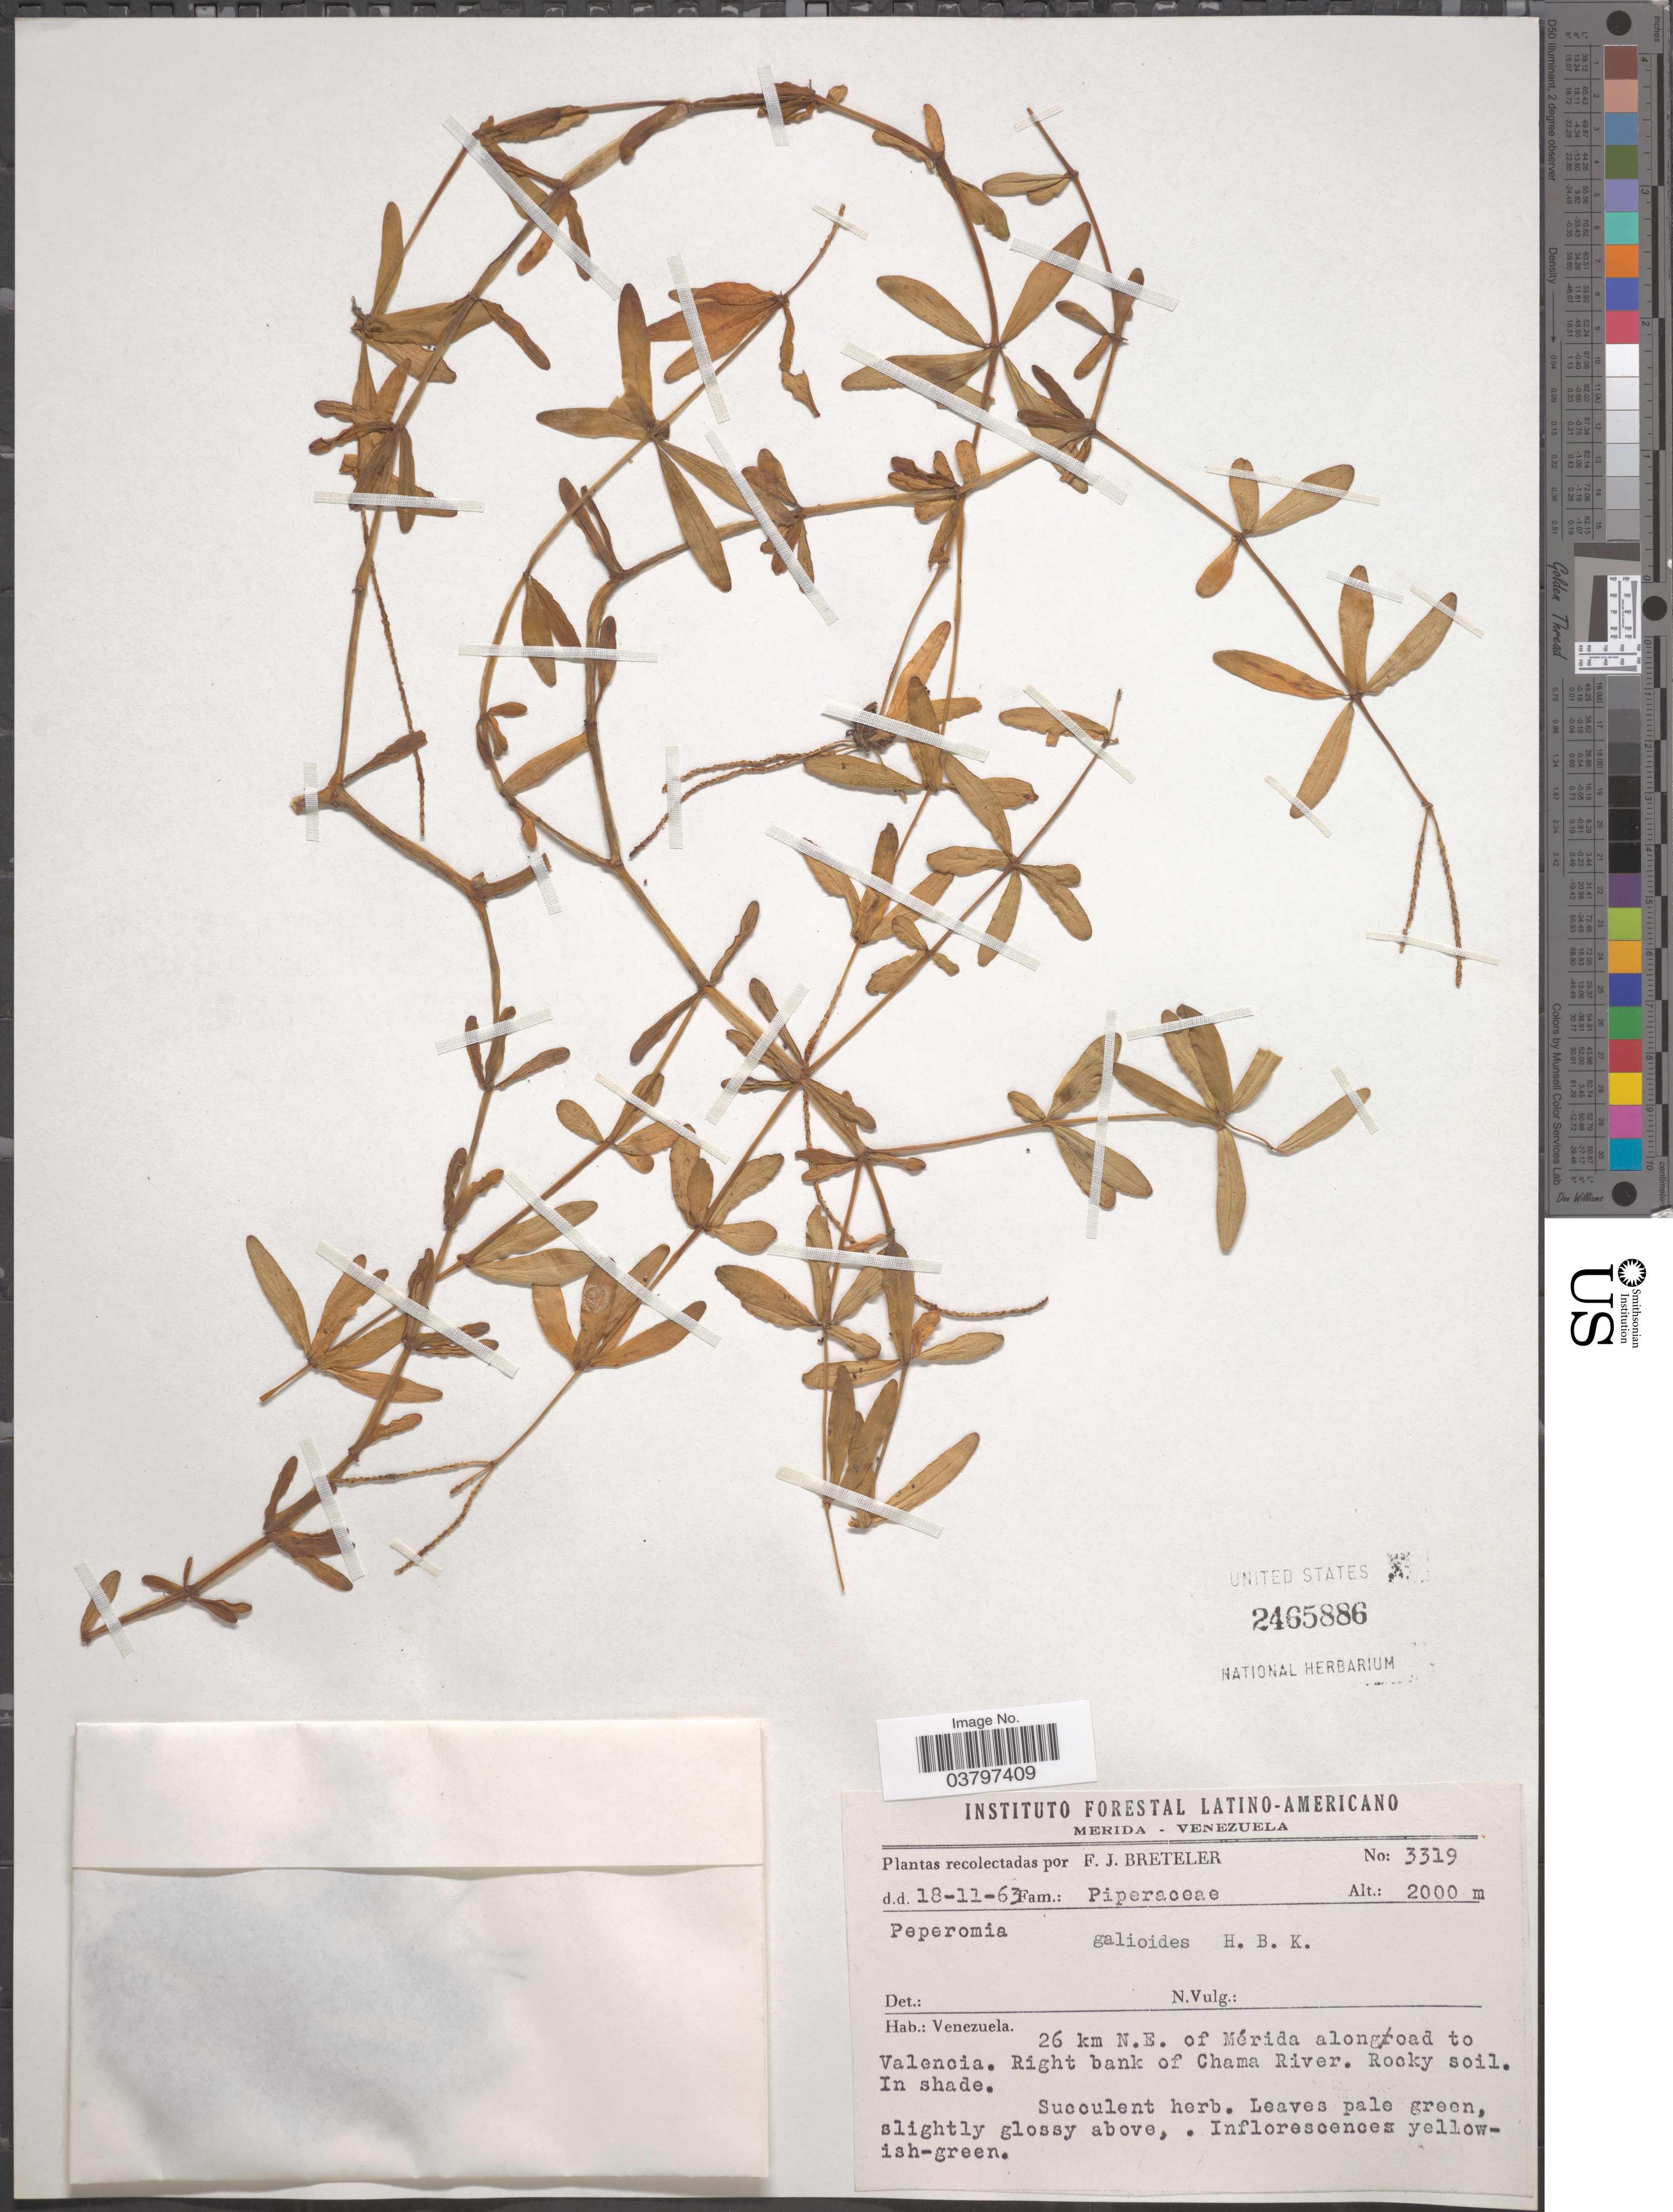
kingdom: Plantae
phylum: Tracheophyta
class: Magnoliopsida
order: Piperales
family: Piperaceae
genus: Peperomia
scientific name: Peperomia galioides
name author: Kunth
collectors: F. J. Breteler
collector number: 3319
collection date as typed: Transcribed d/m/y: 18/11/63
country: Venezuela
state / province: Merida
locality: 26 km N.E. of Mérida along oad to Valencia. Right bank of Chama River.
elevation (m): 2000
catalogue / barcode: US 2465886